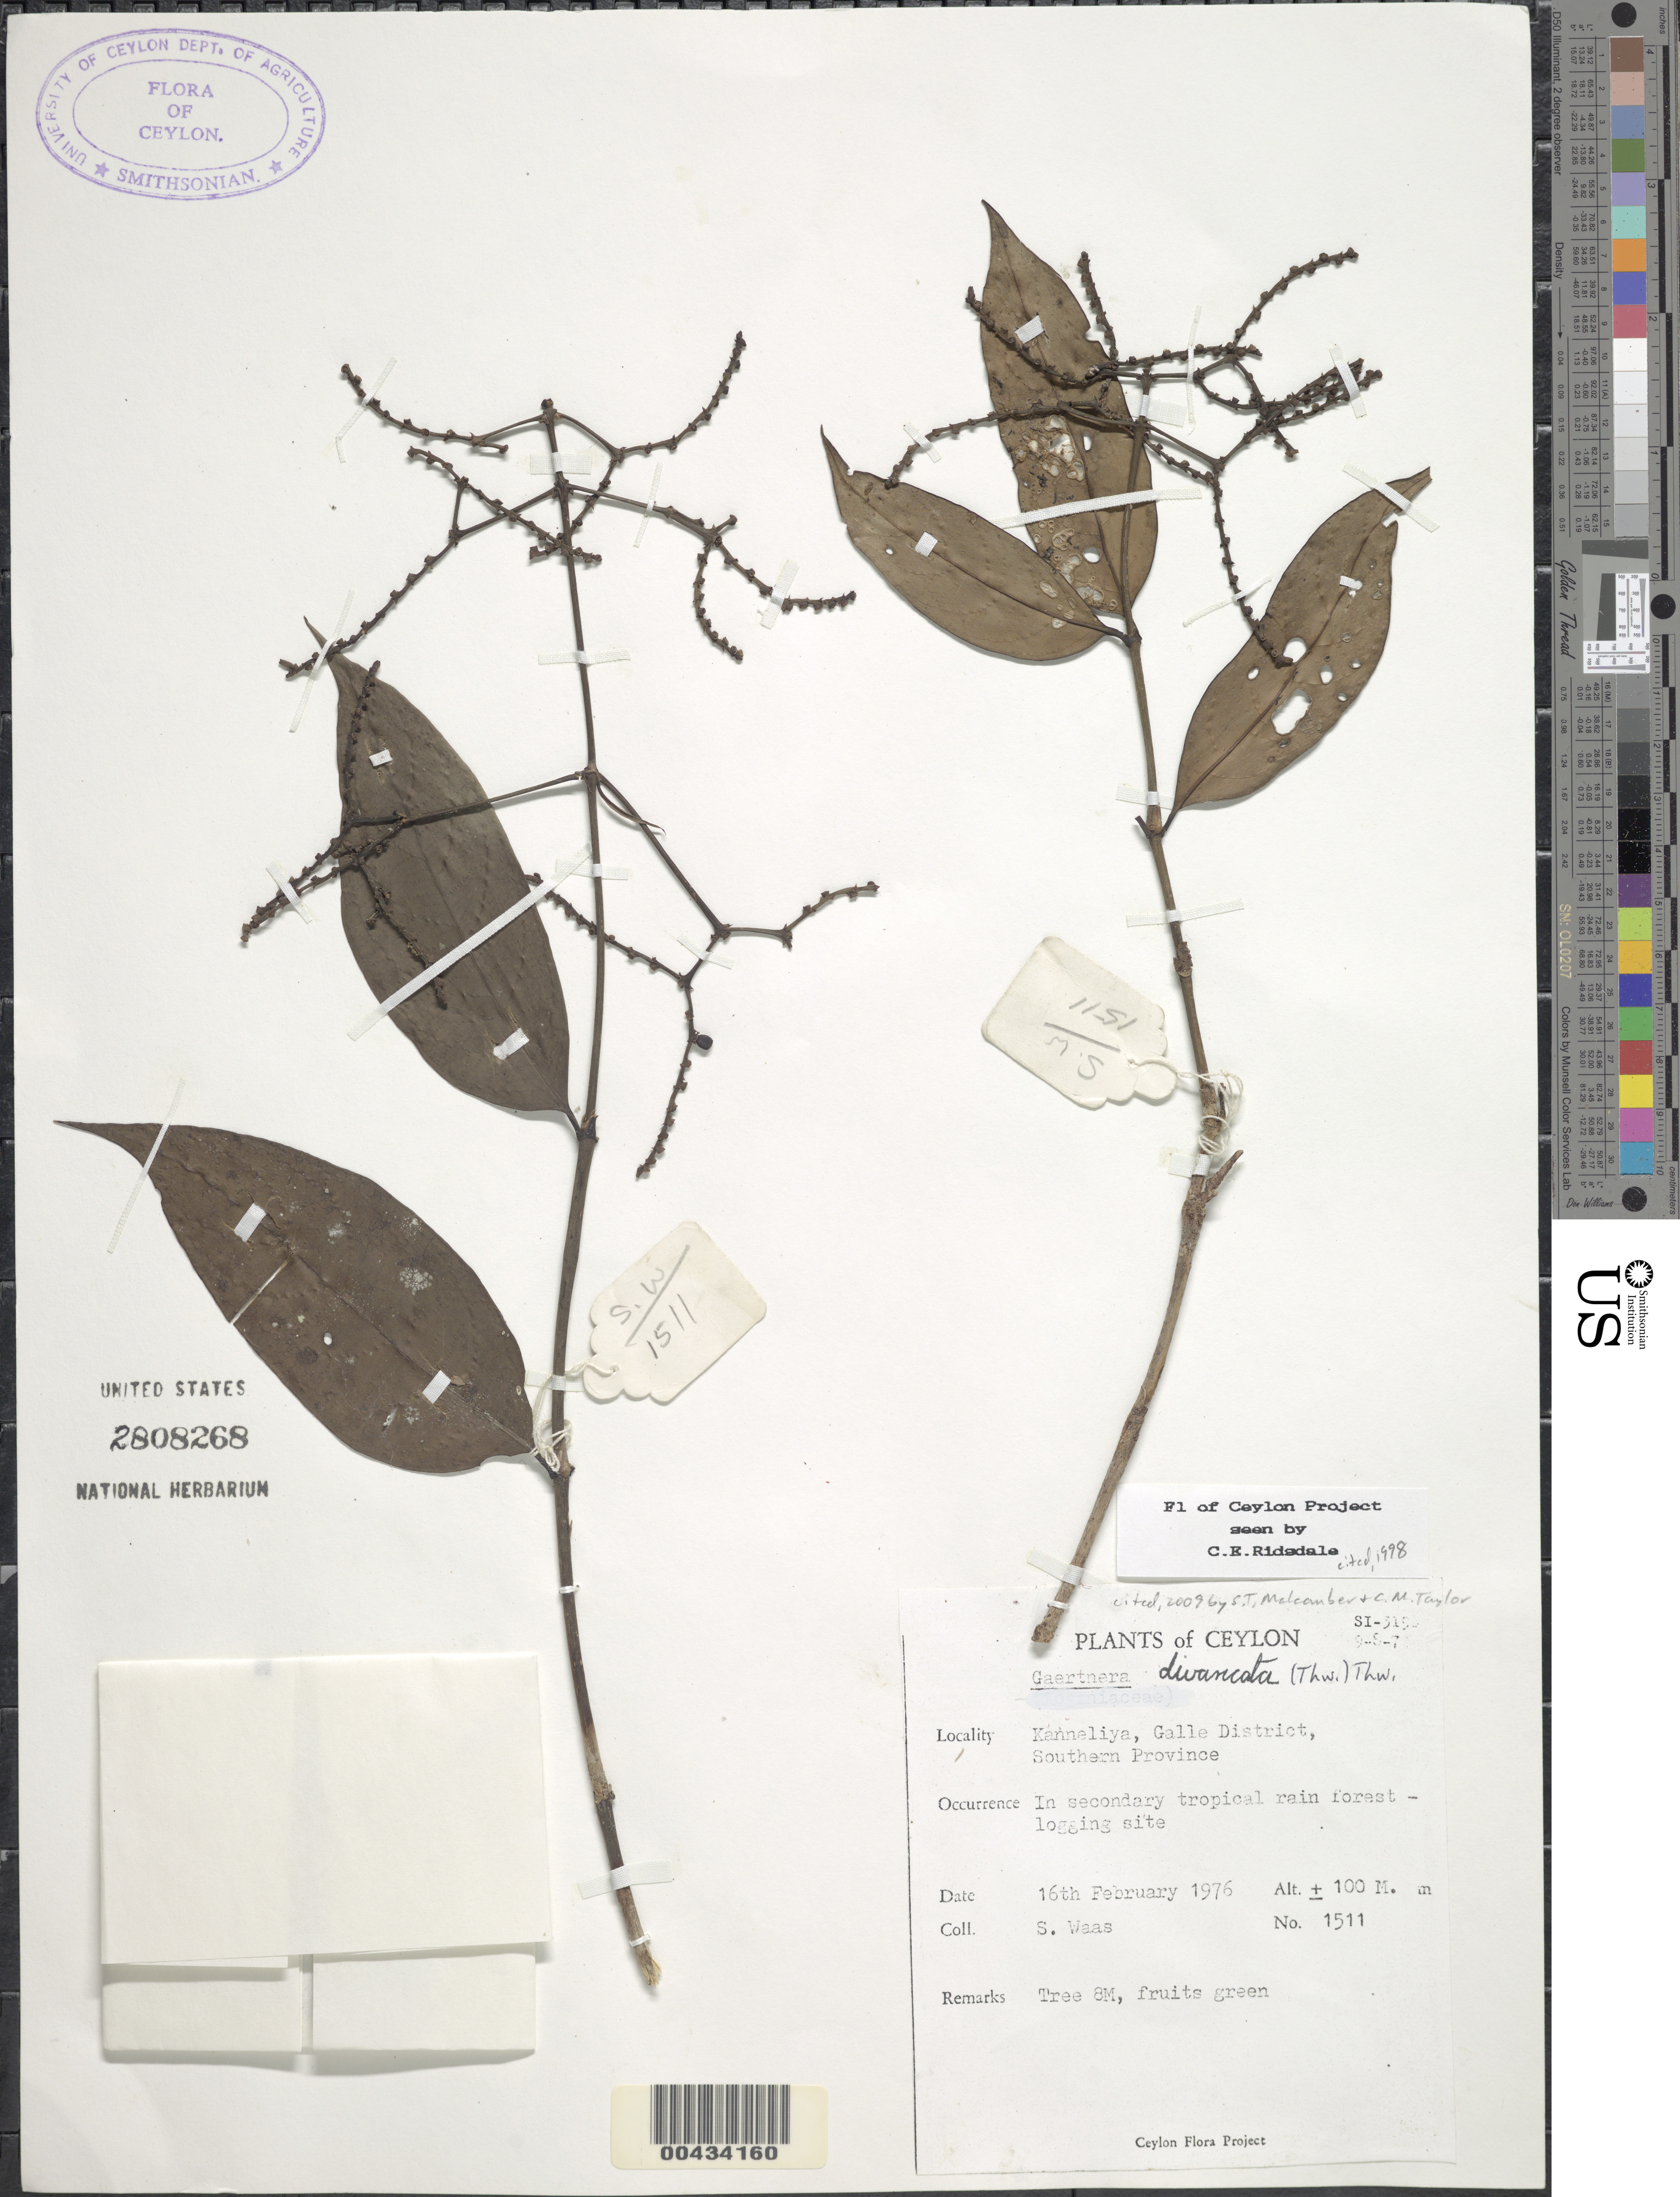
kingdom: Plantae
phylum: Tracheophyta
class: Magnoliopsida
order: Gentianales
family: Rubiaceae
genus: Gaertnera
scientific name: Gaertnera divaricata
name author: Alston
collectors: S. Waas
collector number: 1511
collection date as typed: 16 Feb 1976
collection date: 1976-02-16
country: Sri Lanka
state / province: Southern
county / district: Galle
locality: Kanneliya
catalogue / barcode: US 2808268